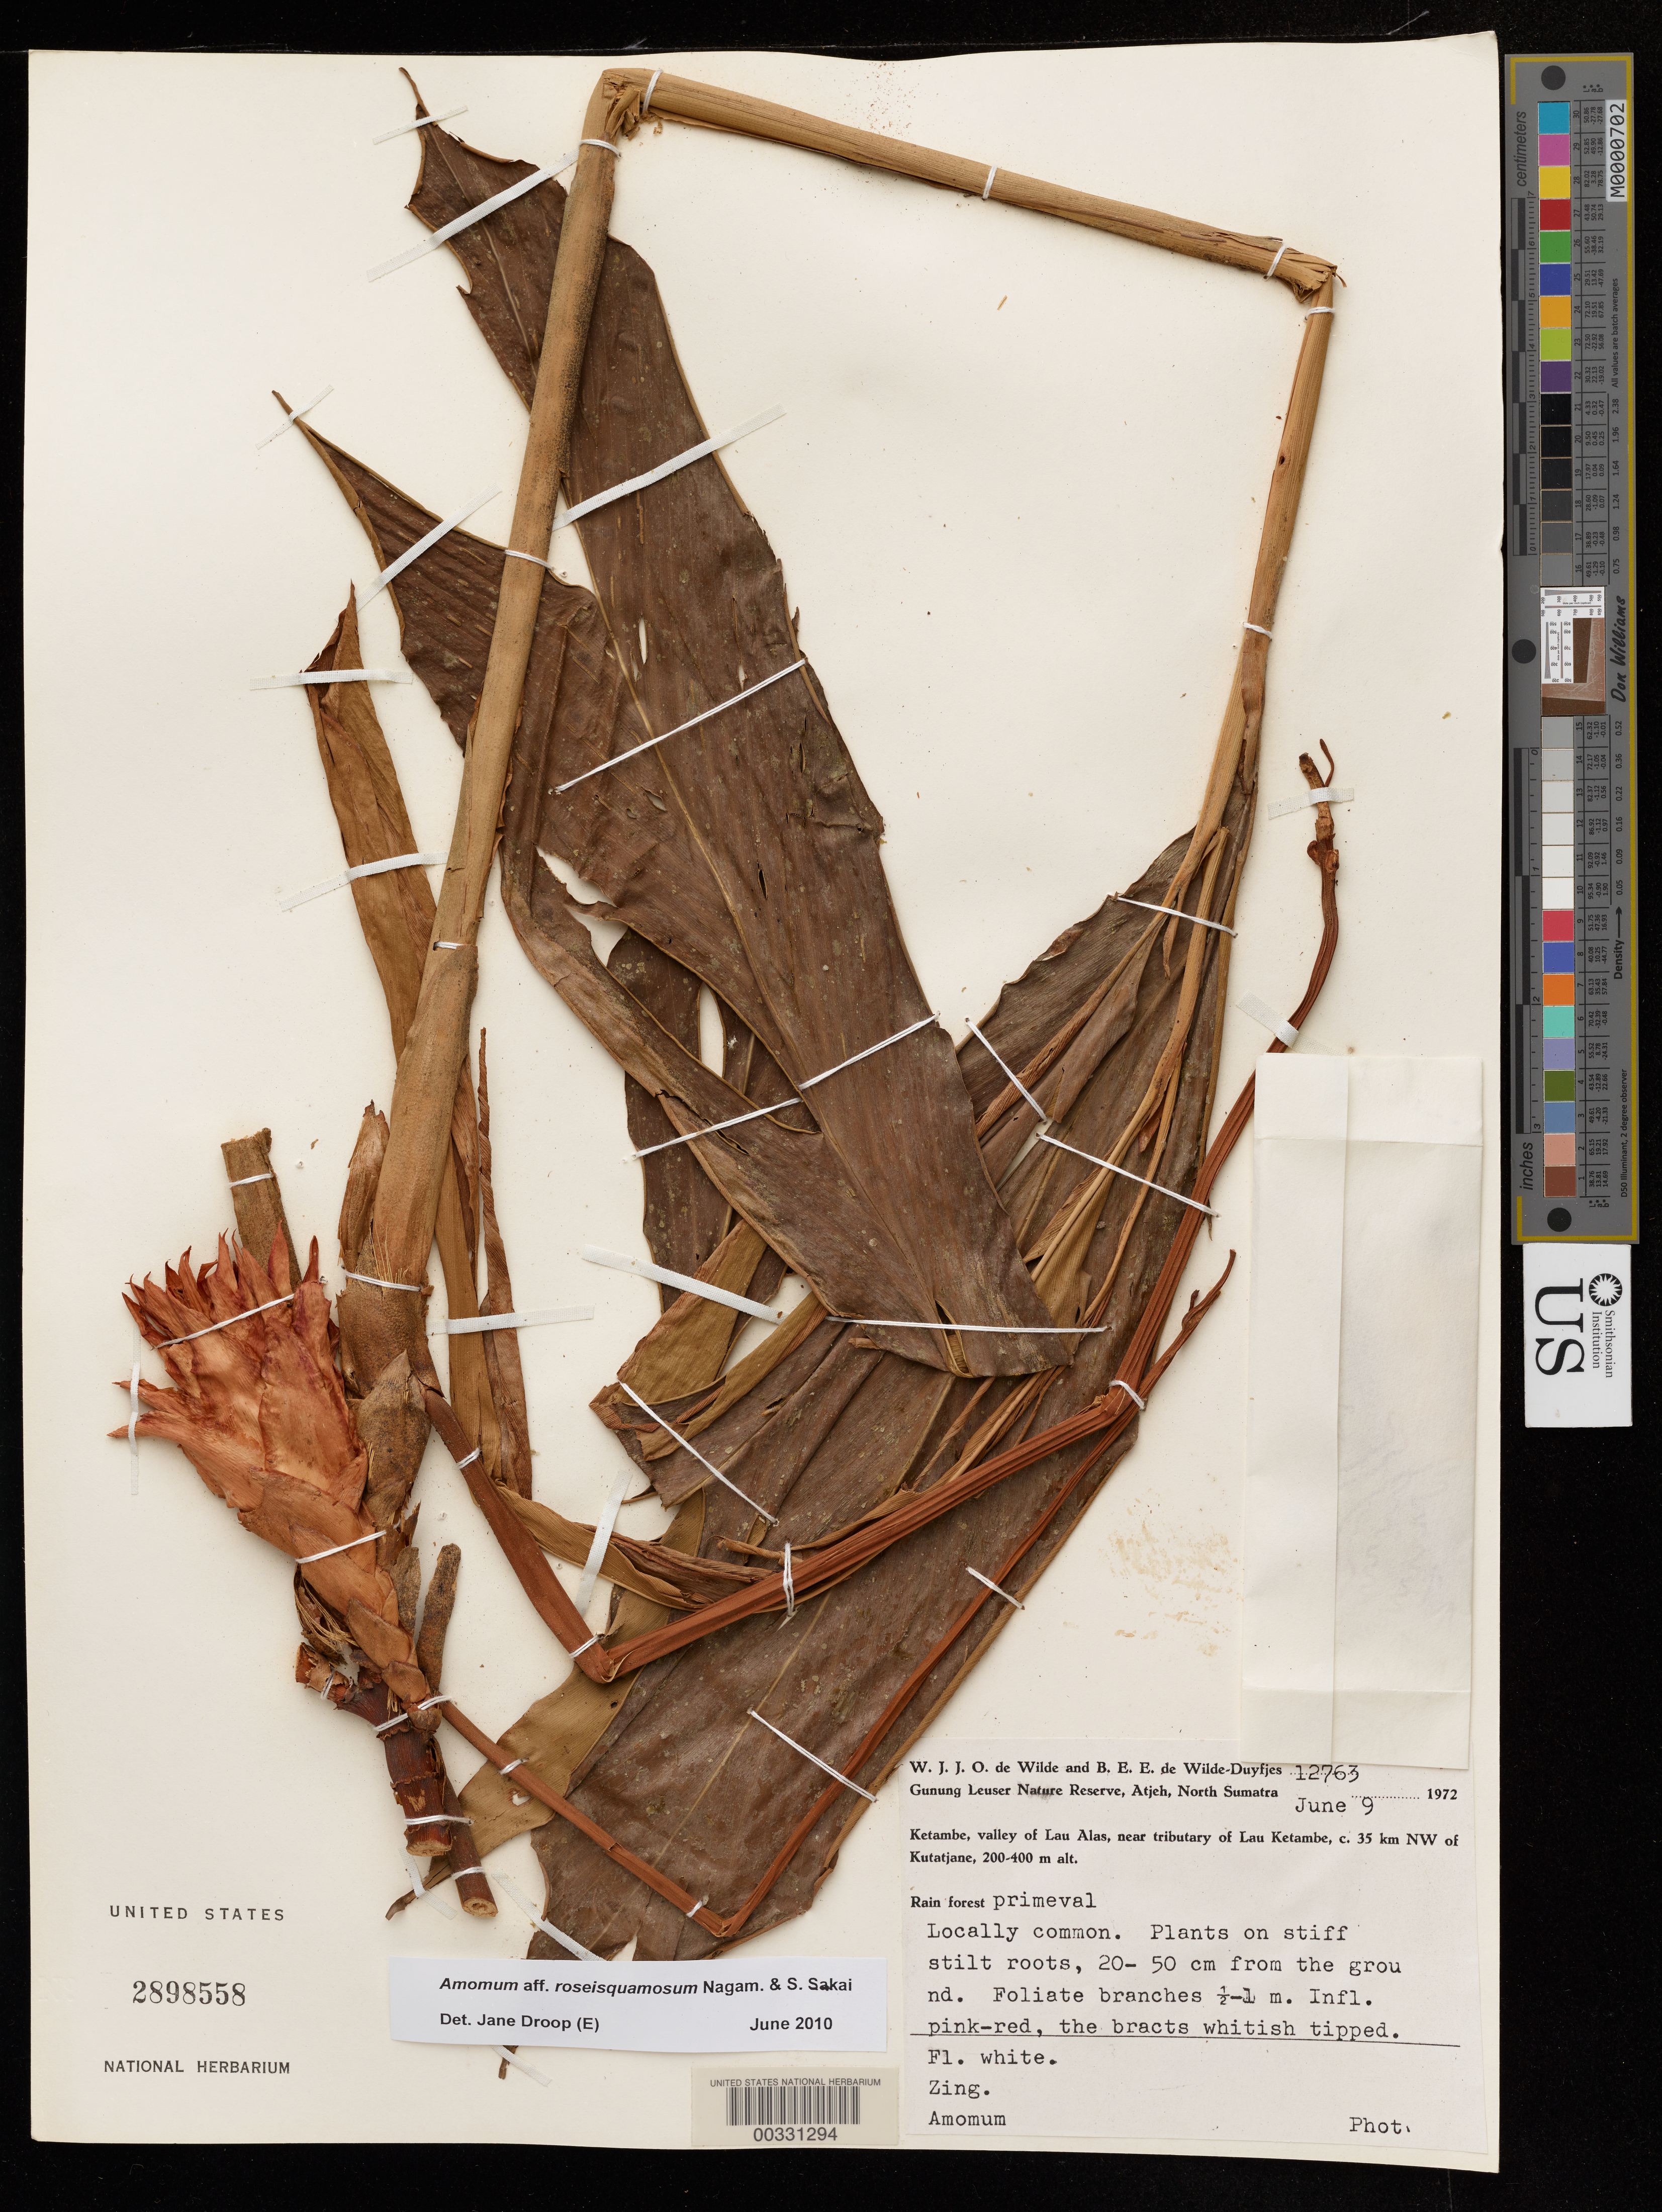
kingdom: Plantae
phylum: Tracheophyta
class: Liliopsida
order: Zingiberales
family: Zingiberaceae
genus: Amomum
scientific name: Amomum roseisquamosum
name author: Nagam. & S. Sakai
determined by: Droop, Jane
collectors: W. J. de Wilde & B. E. de Wilde-Duyfjes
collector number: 12763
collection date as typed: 09 Jun 1972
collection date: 1972-06-09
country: Indonesia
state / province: Sumatra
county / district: Sumatera Utara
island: Sumatra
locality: Gunung leuser nature reserve, atjeh, ketambe, valley of lau alas, near tributary of lau ketambe, c 35 km nw of kutatjane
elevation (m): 200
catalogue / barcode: US 2898558